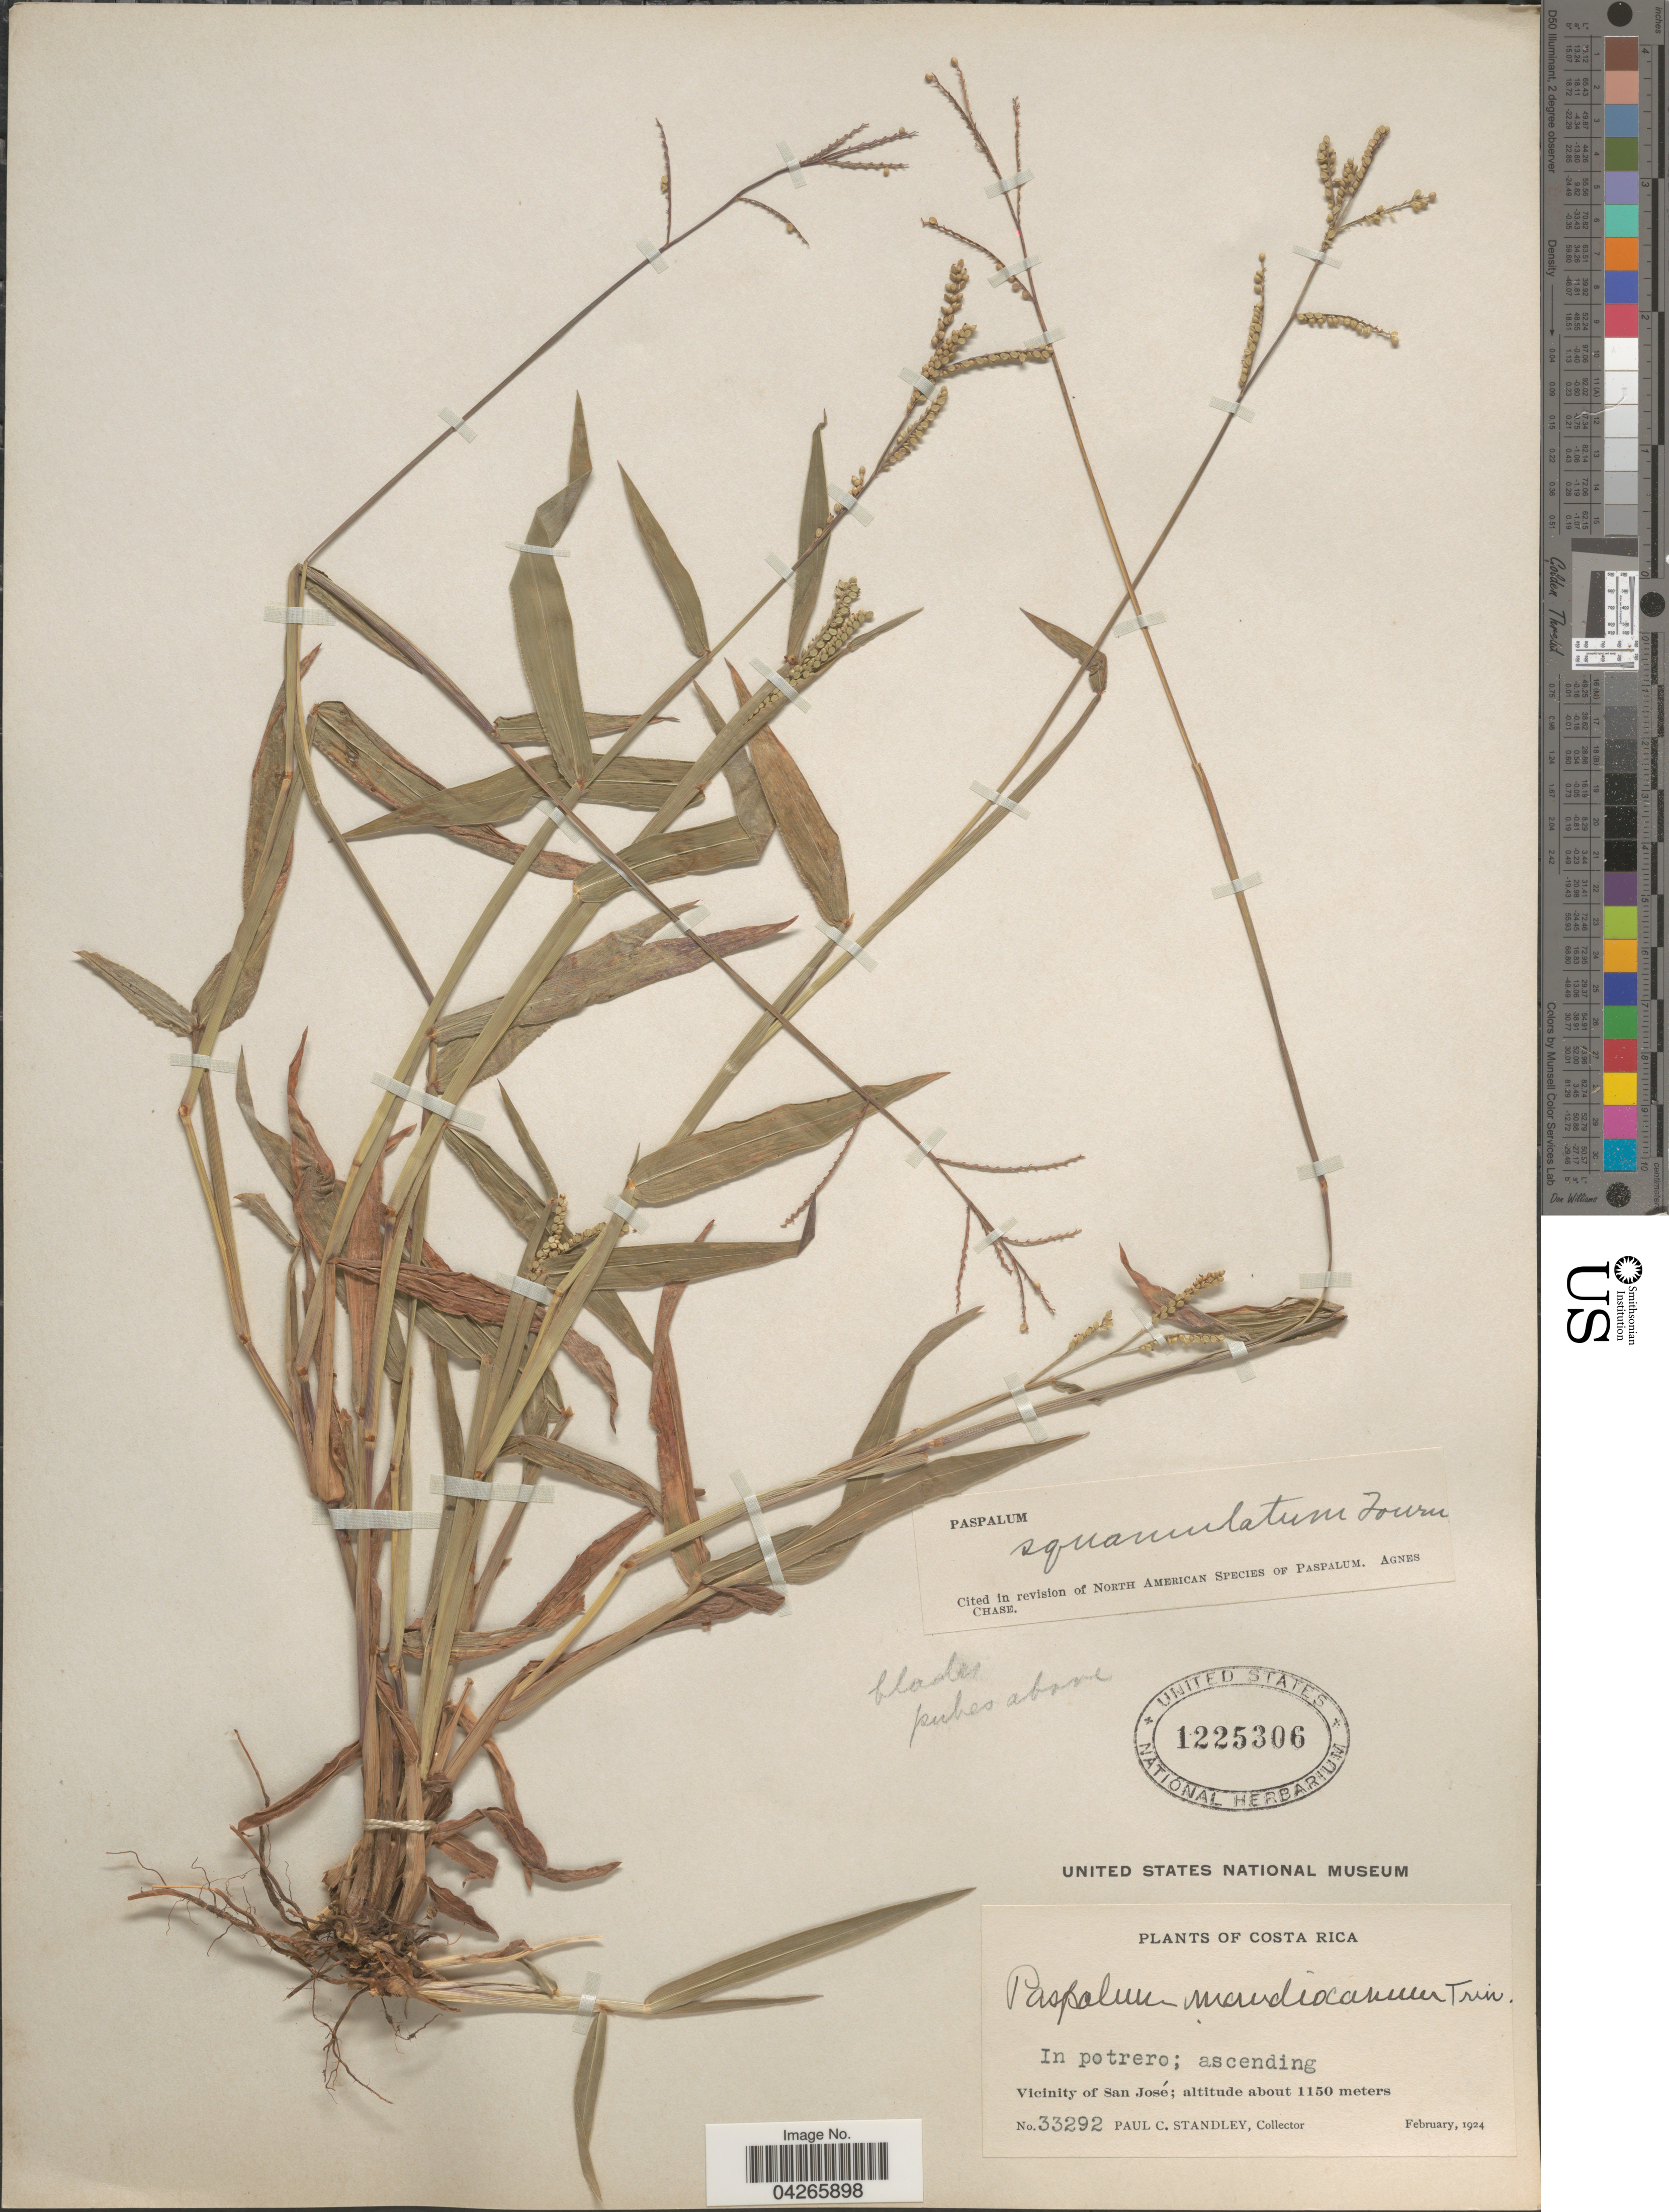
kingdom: Plantae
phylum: Tracheophyta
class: Liliopsida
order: Poales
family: Poaceae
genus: Paspalum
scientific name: Paspalum squamulatum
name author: E. Fourn.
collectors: P. C. Standley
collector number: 33292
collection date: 1924-02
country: Costa Rica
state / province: San José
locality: Vicinity of San José.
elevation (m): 1150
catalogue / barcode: US 1225306